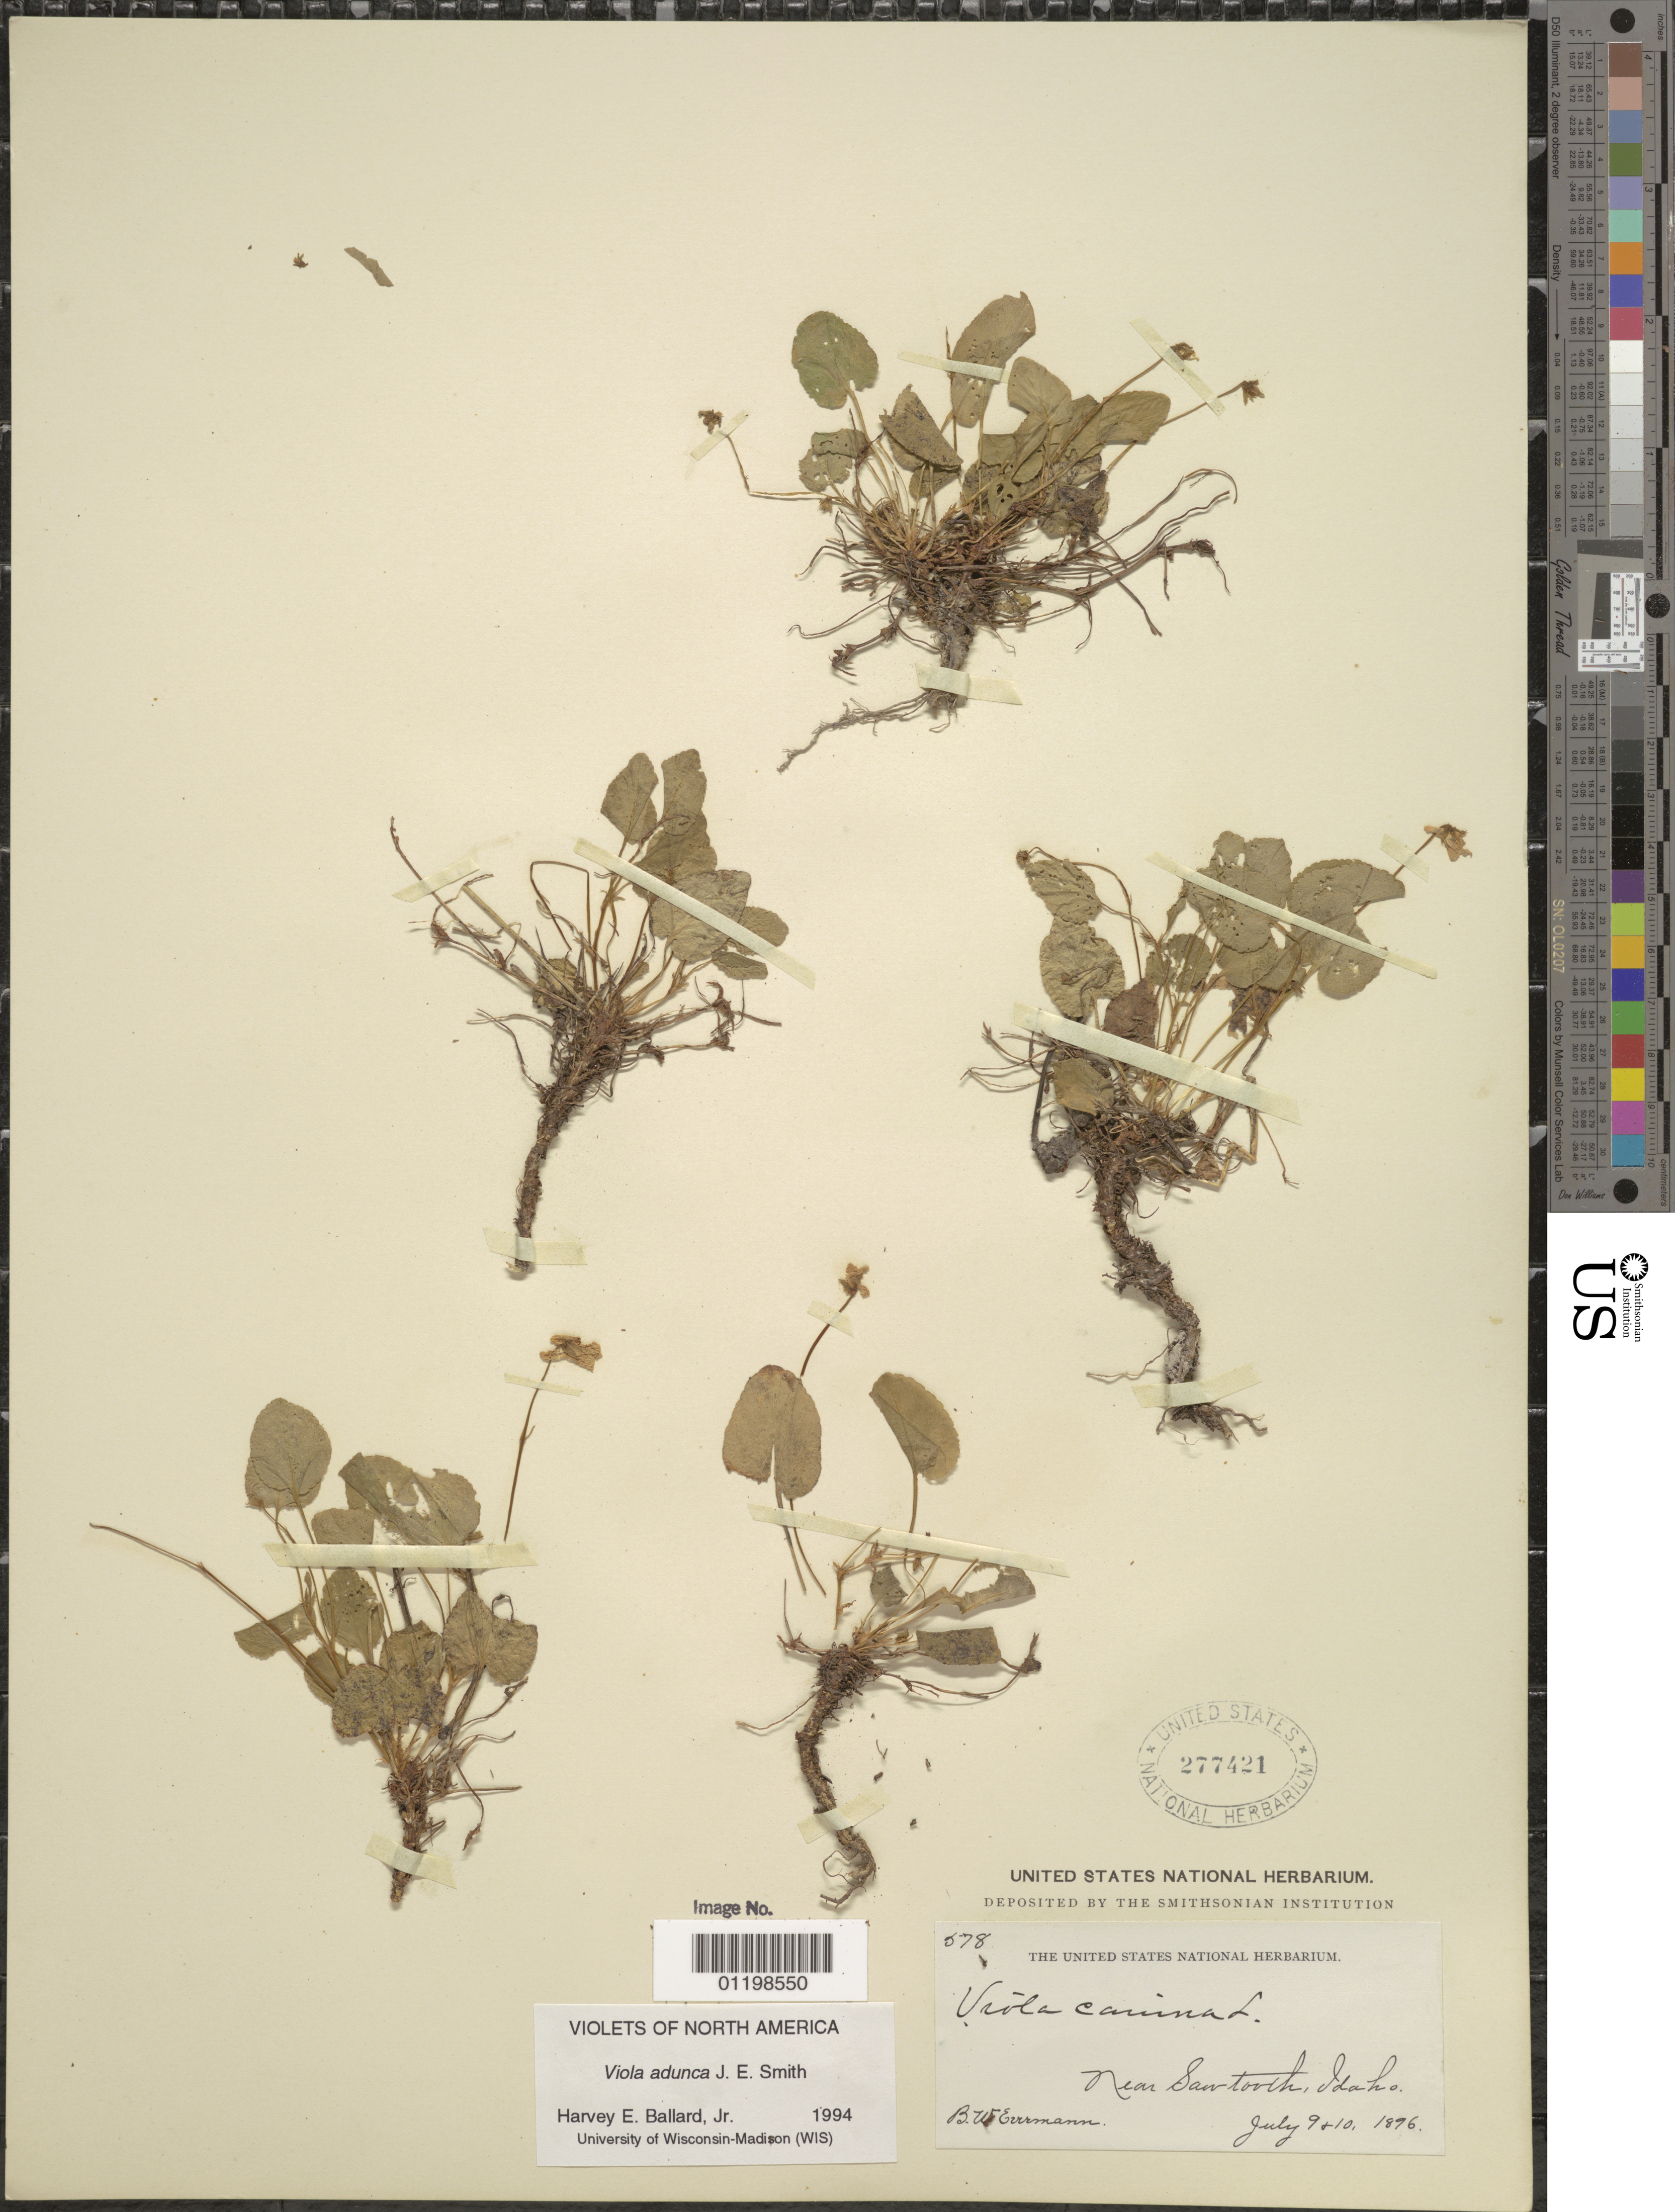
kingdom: Plantae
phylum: Tracheophyta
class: Magnoliopsida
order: Malpighiales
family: Violaceae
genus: Viola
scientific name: Viola adunca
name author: Sm.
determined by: Ballard, Harvey E.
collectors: B. W. Evermann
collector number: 578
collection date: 1896-07-09,1896-07-10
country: United States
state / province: Idaho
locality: Near Sawtooth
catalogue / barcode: US 277421